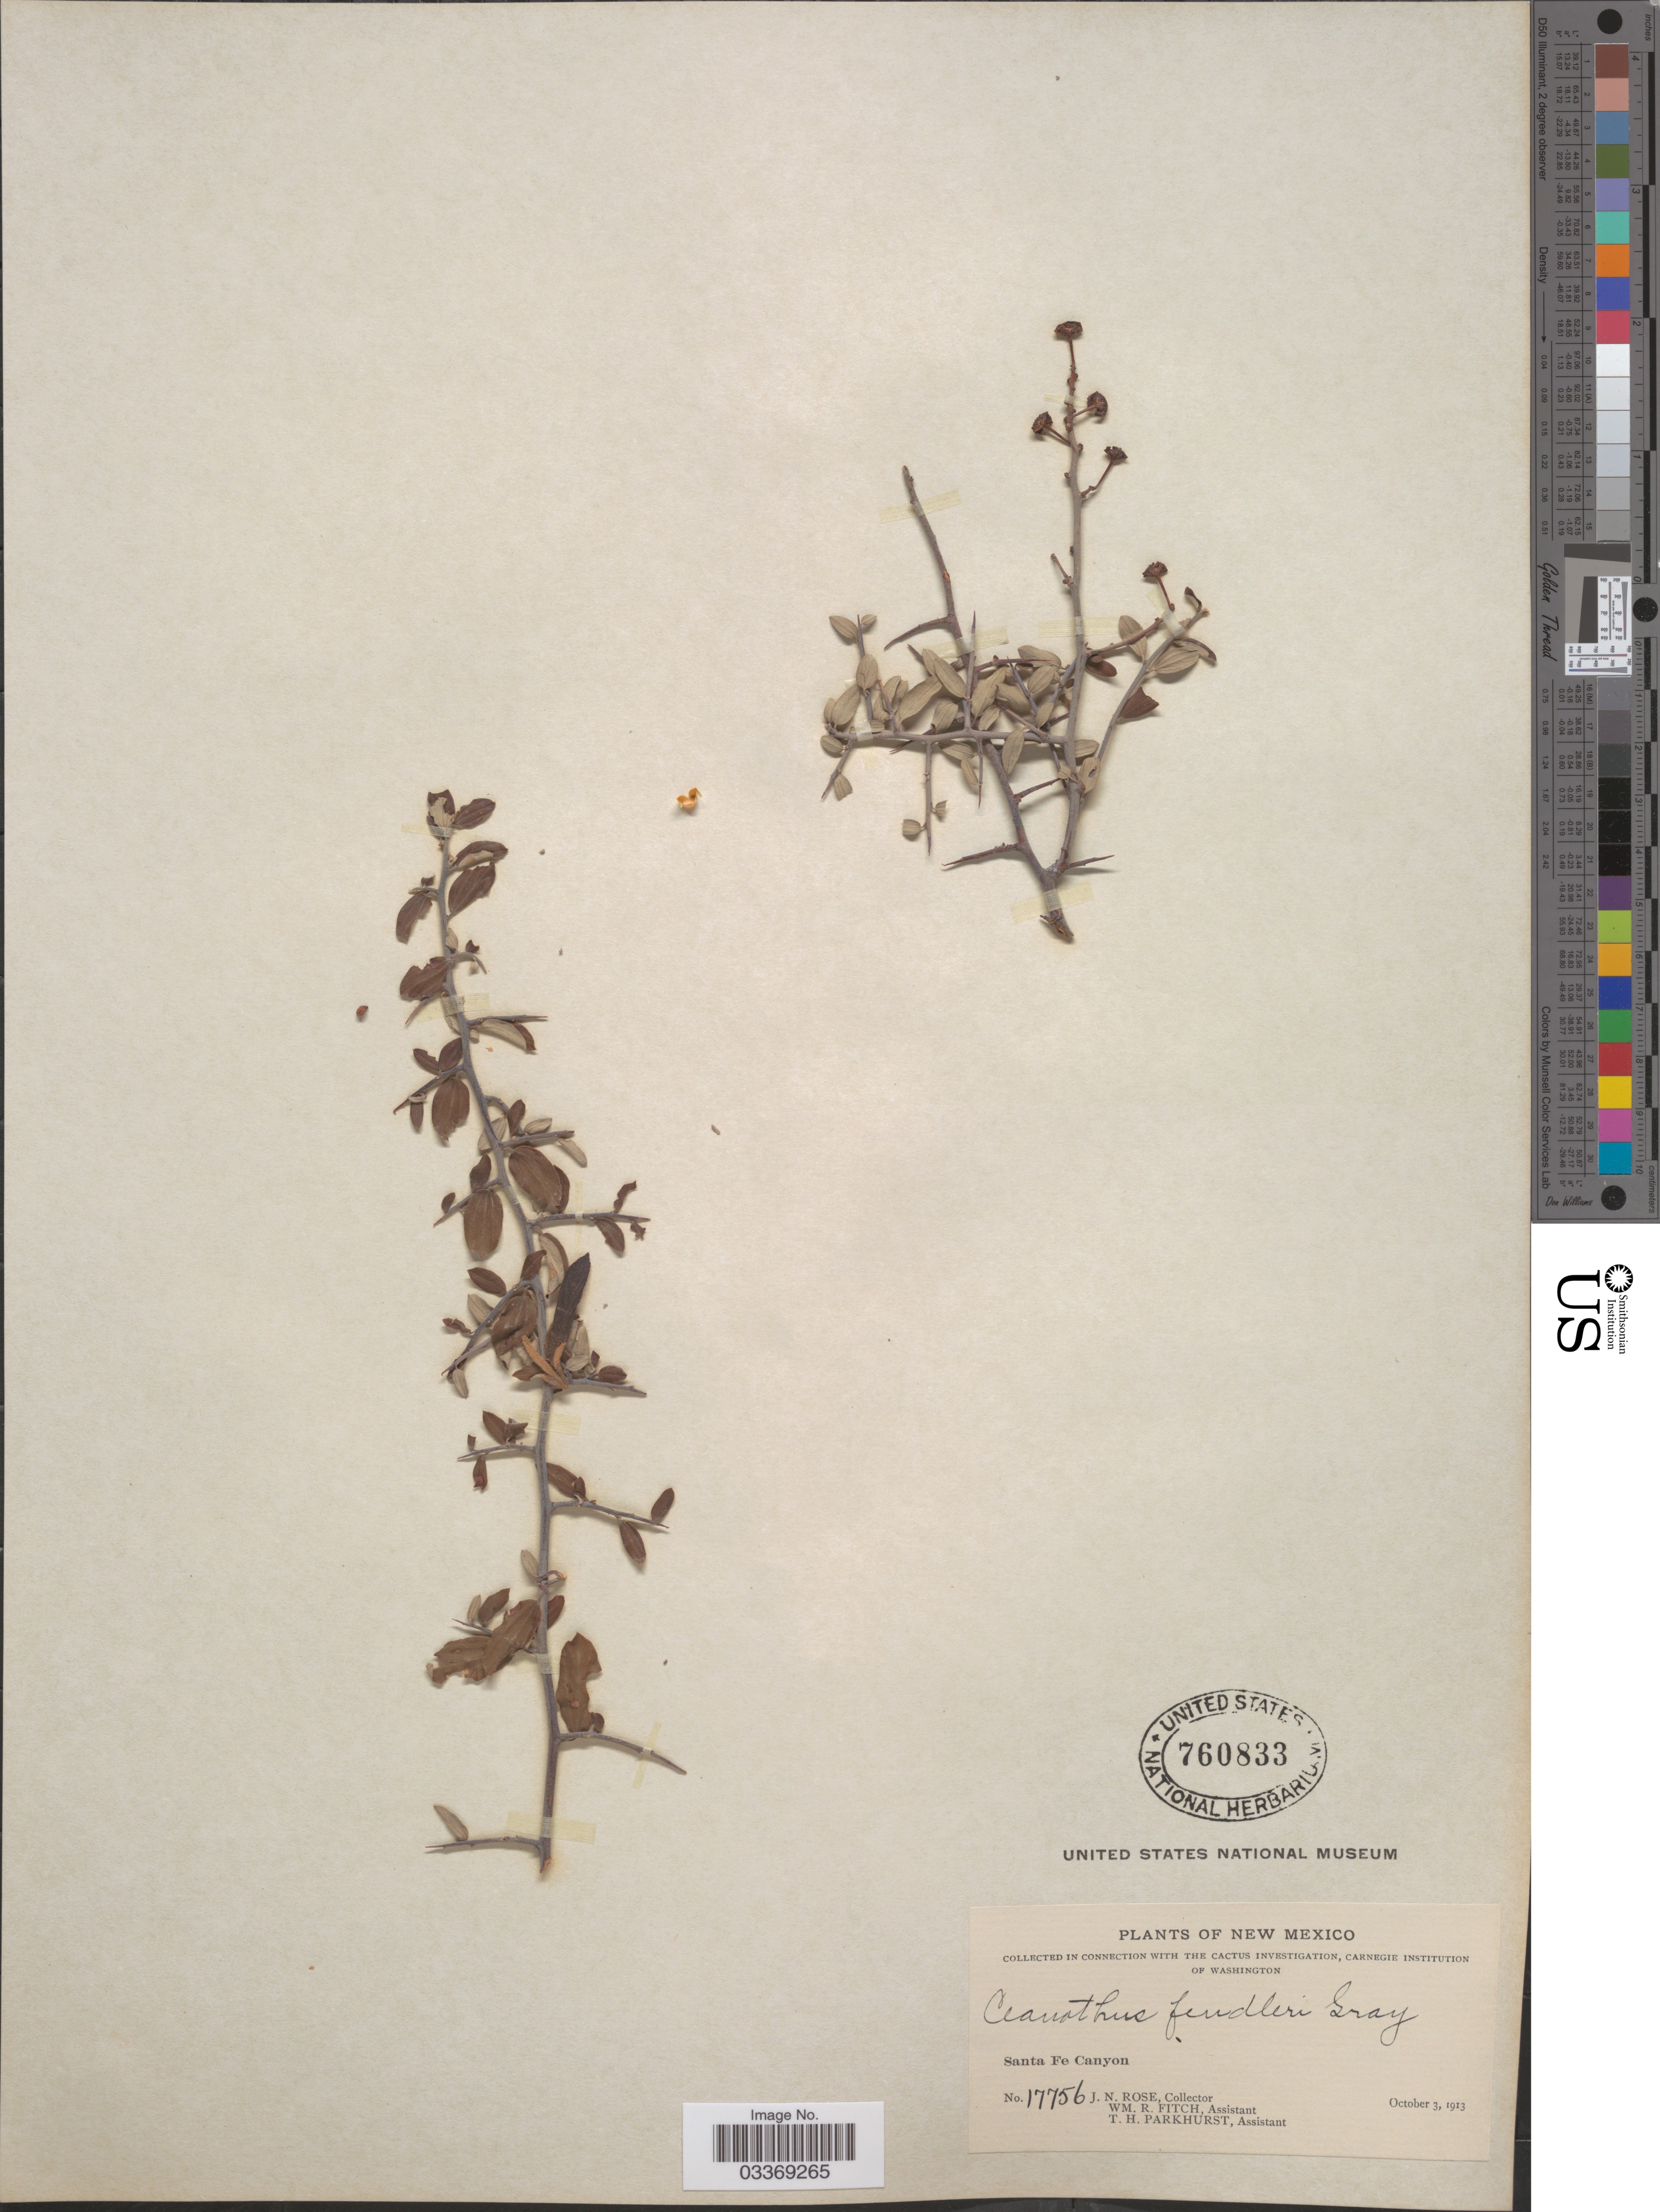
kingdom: Plantae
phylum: Tracheophyta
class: Magnoliopsida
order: Rosales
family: Rhamnaceae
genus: Ceanothus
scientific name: Ceanothus fendleri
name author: A. Gray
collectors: J. N. Rose, W. R. Fitch & T. Parkhurst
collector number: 17756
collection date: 1913-10-03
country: United States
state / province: New Mexico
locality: Santa Fe Canyon.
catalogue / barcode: US 760833